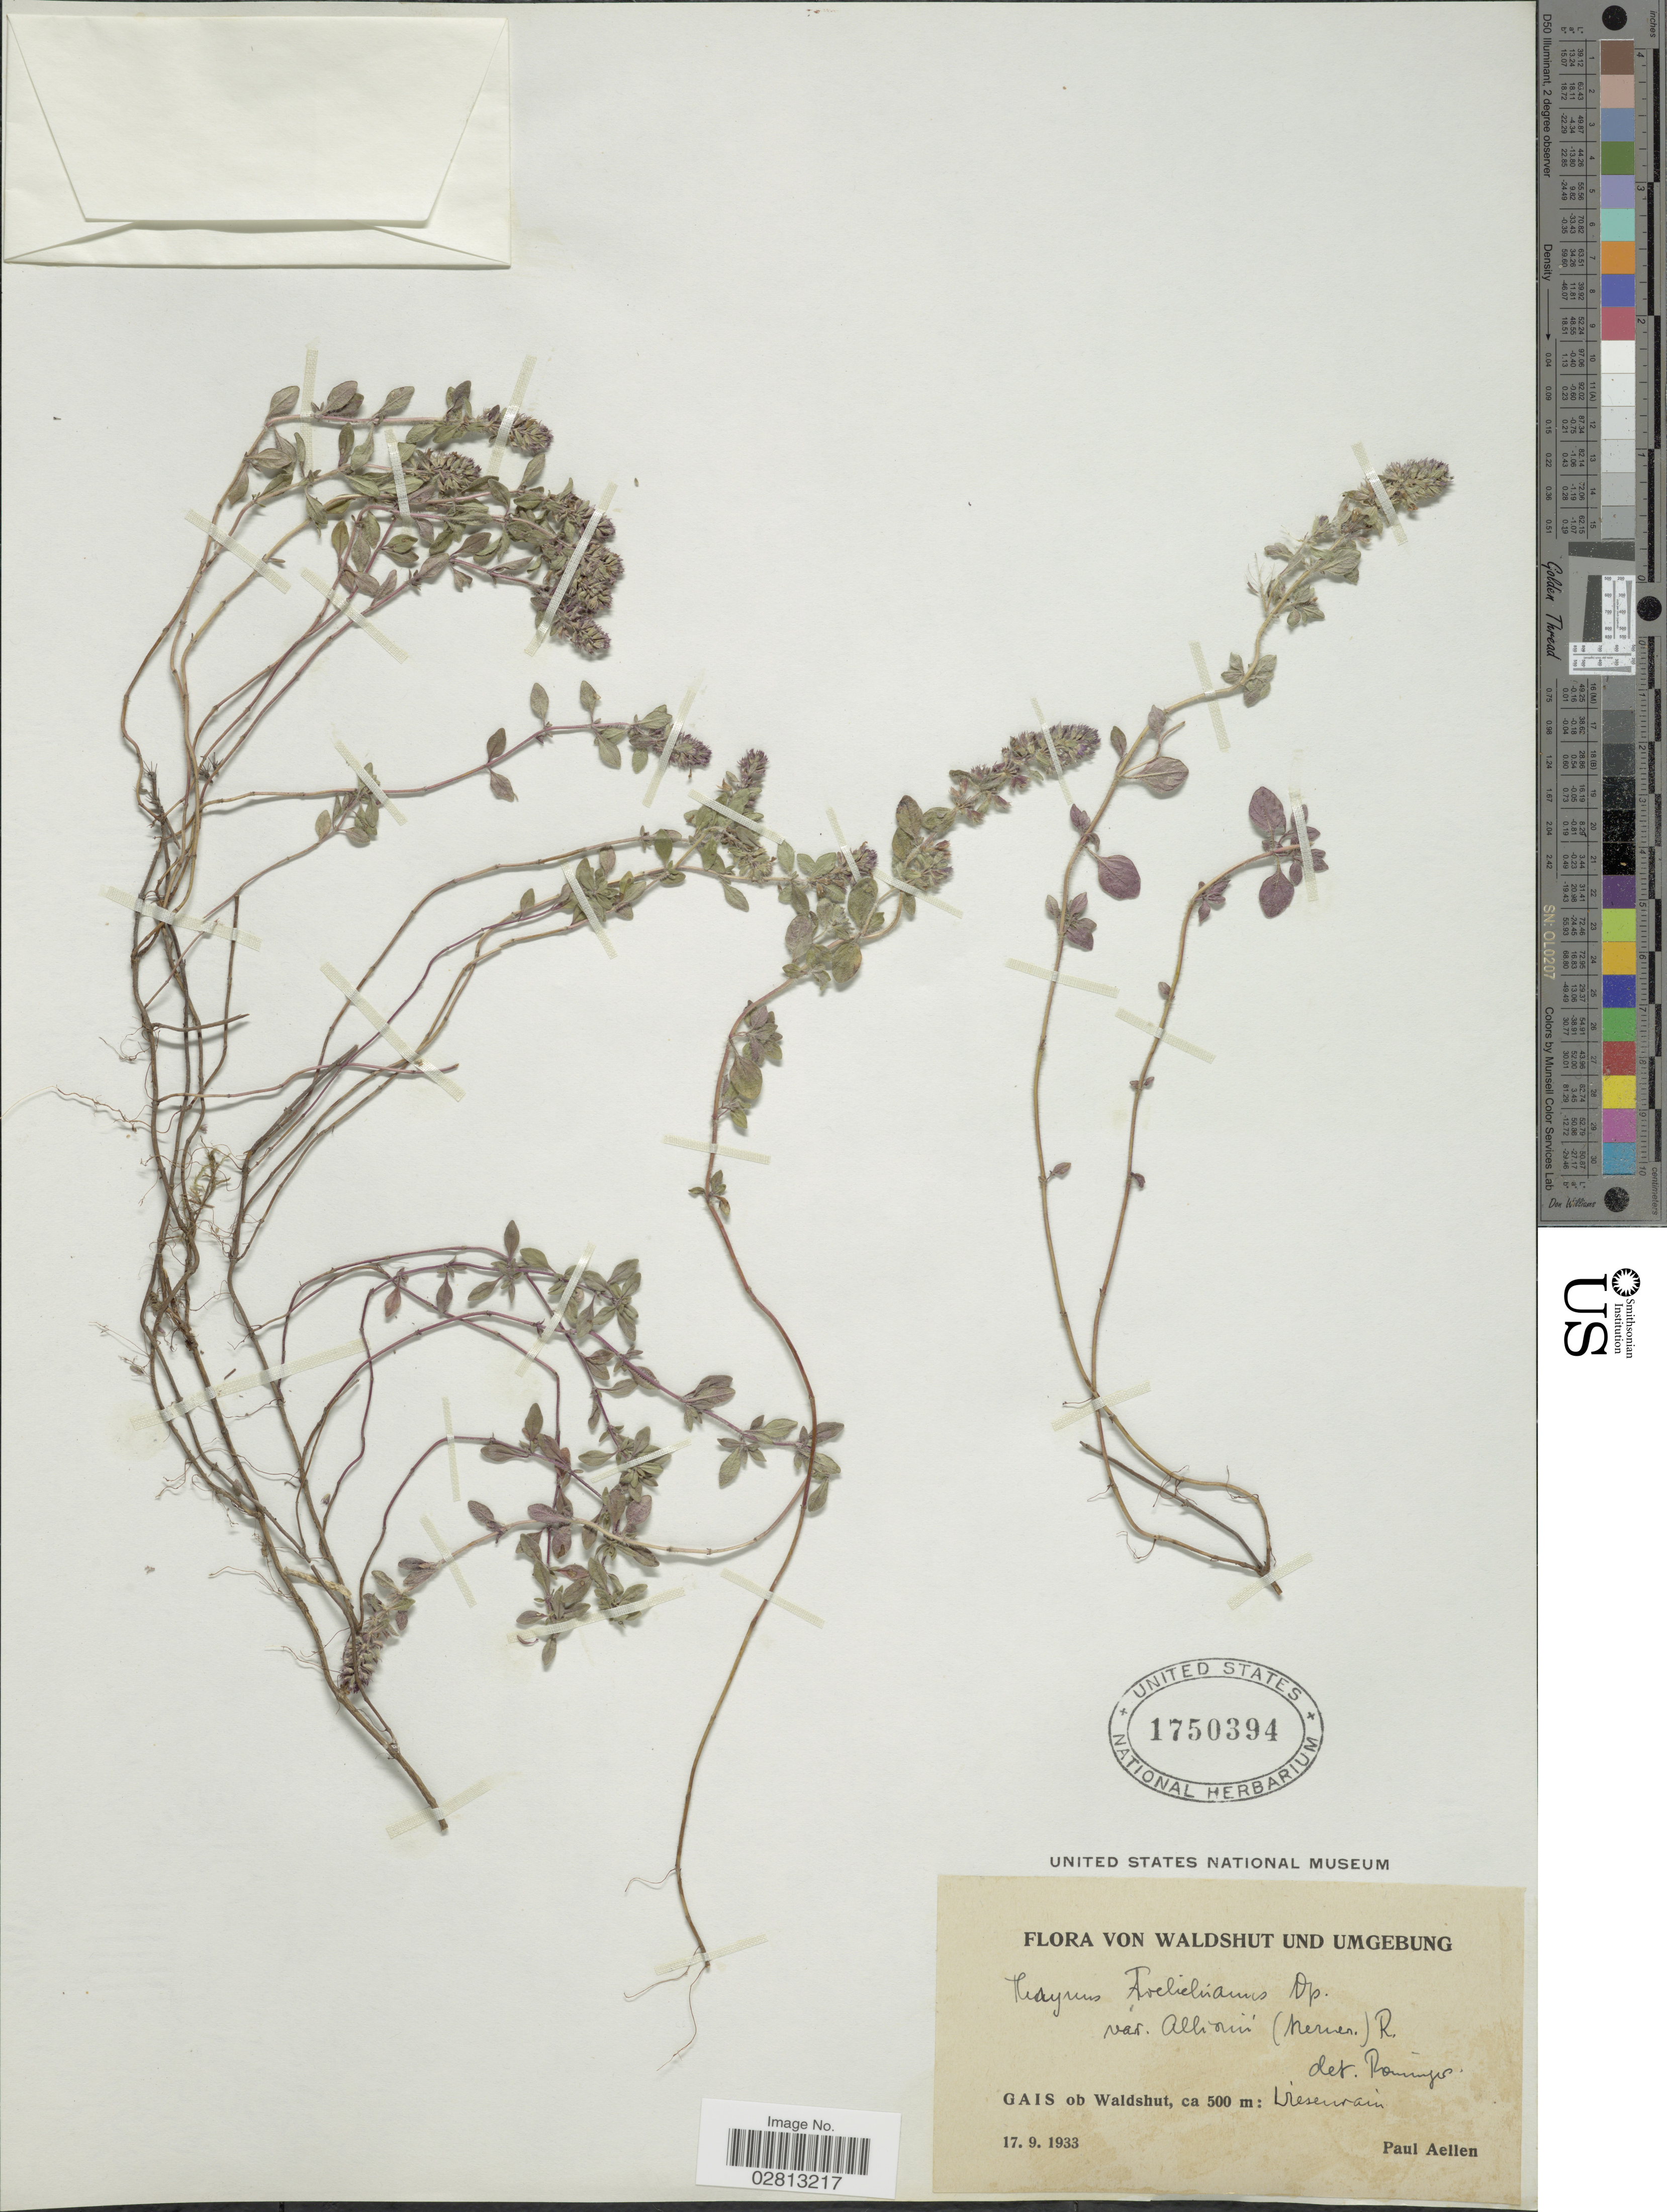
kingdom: Plantae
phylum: Tracheophyta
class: Magnoliopsida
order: Lamiales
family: Lamiaceae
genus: Thymus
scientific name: Thymus froelichianus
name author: Opiz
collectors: P. Aellen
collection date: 1933-09-17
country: Germany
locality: Waldshut und Umgebung, Gais ob Waldshut, Wiesenrain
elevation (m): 500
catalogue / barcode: US 1750394